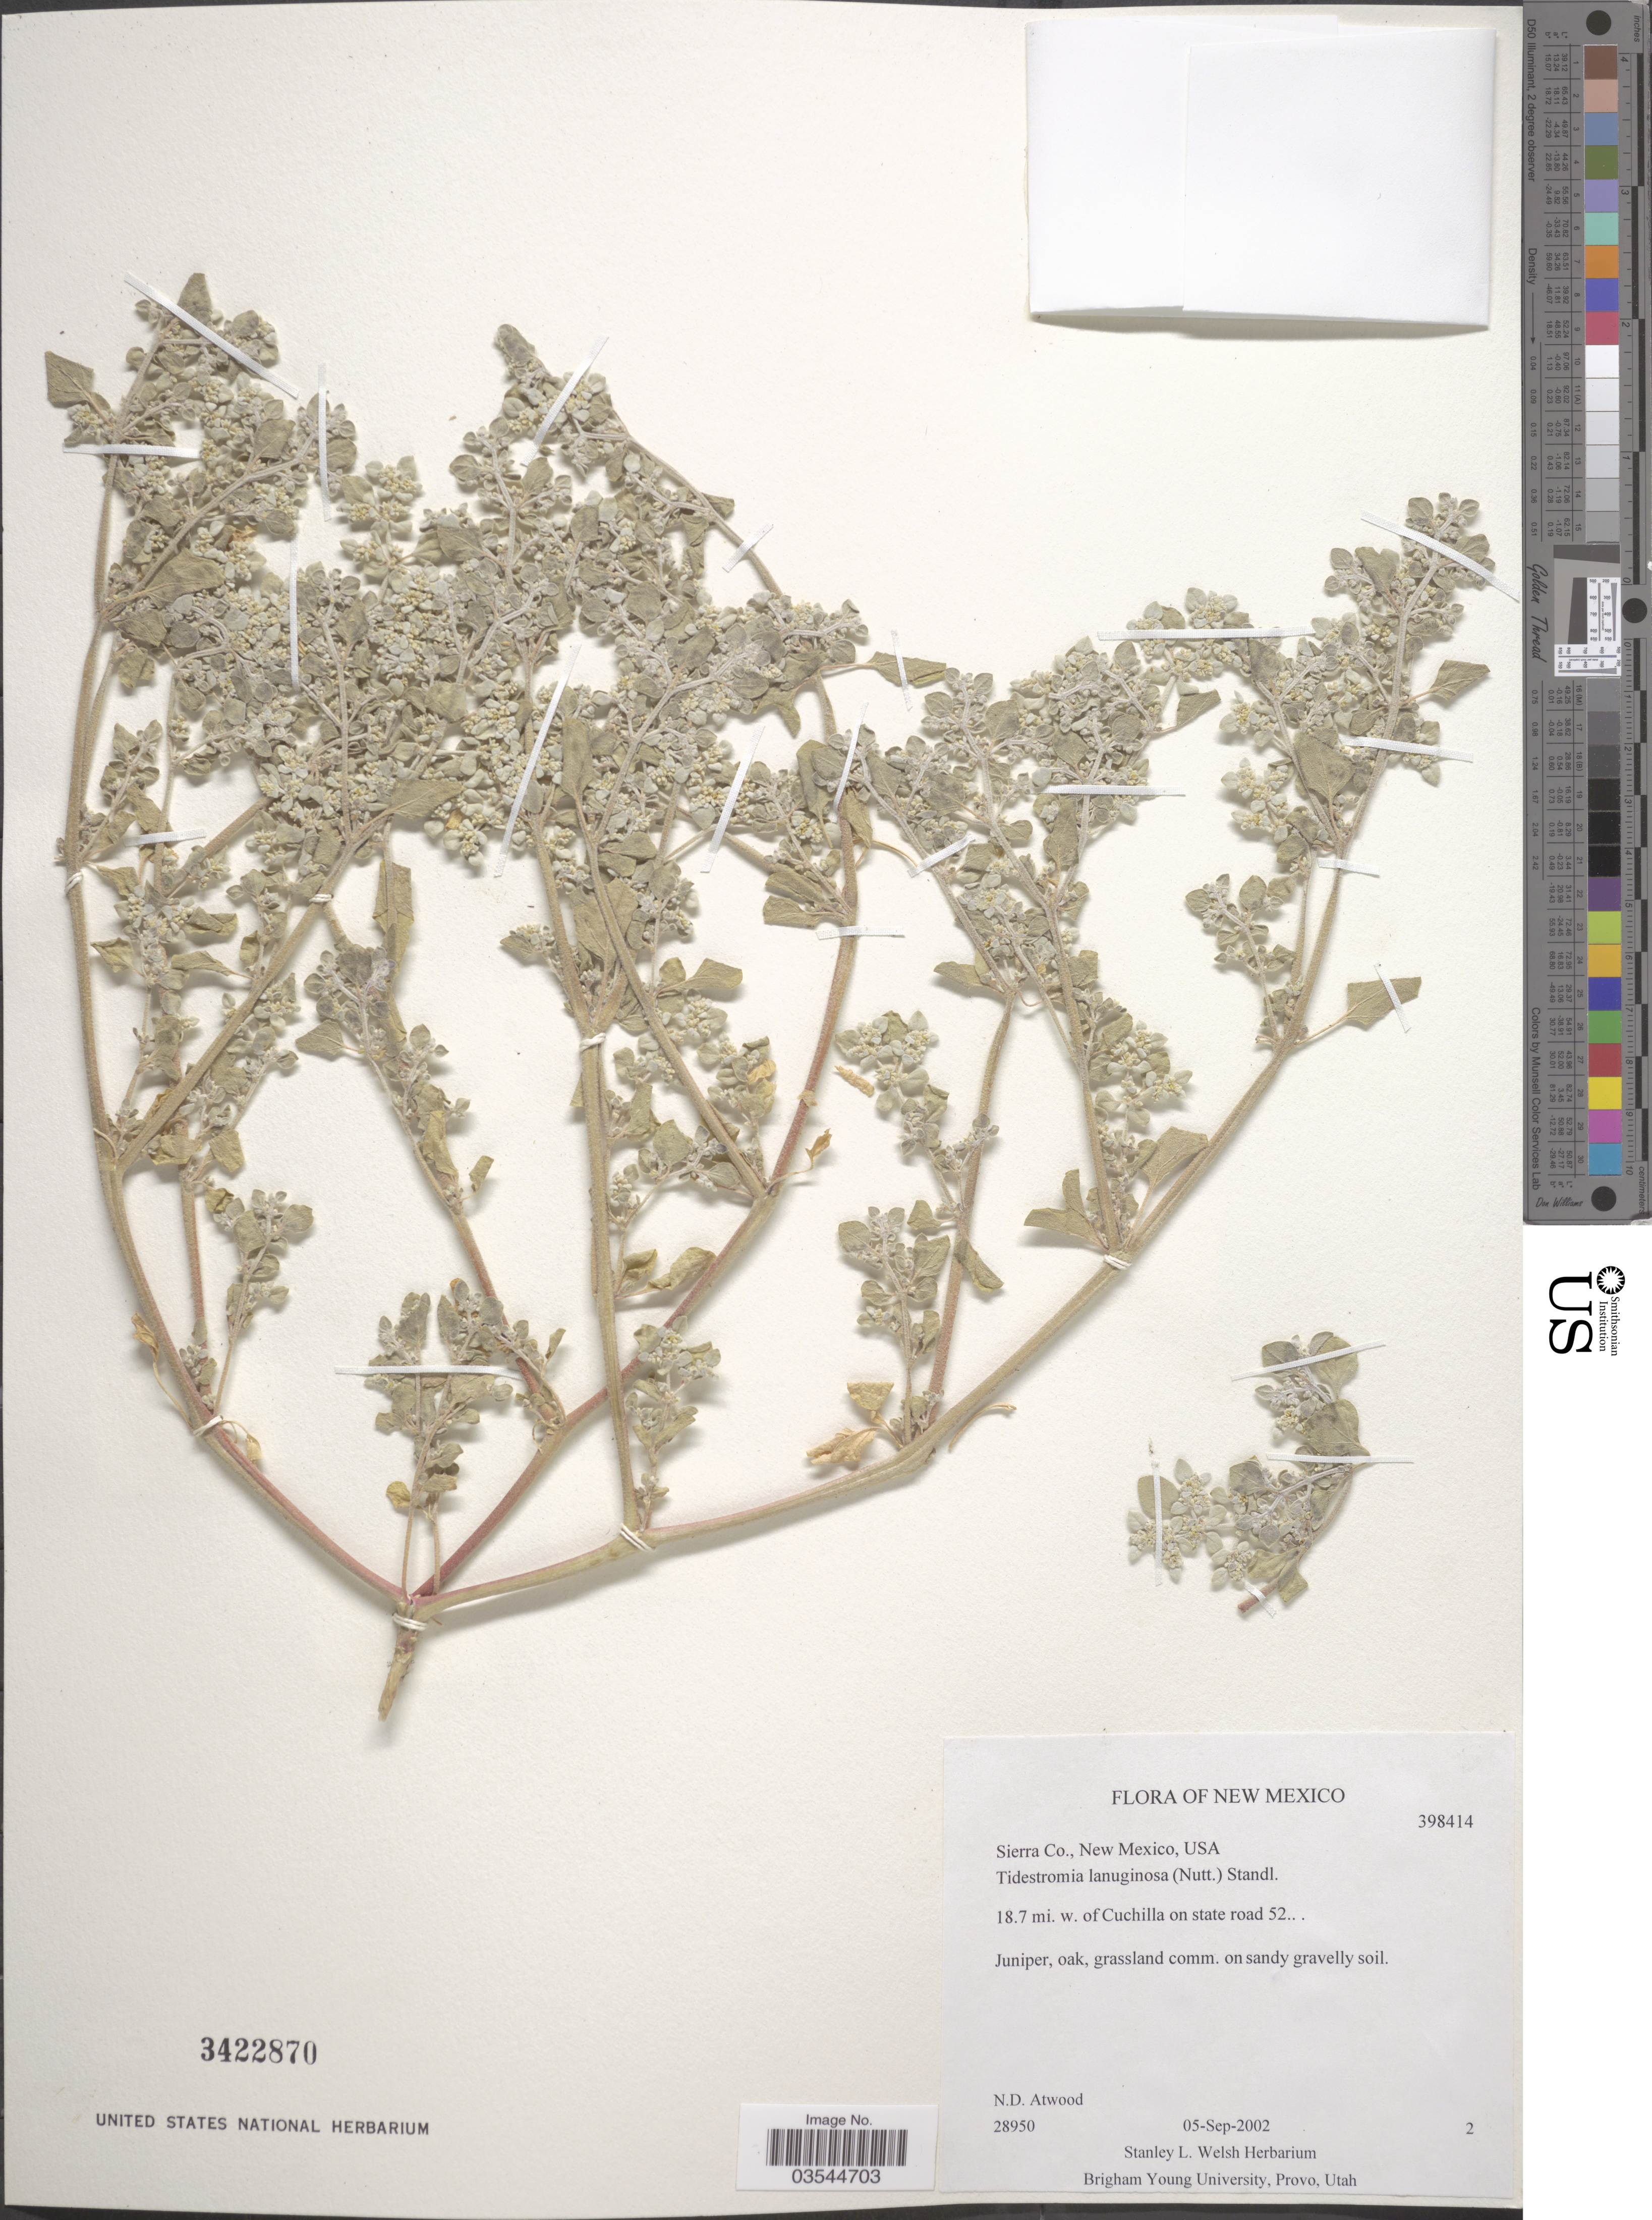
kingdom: Plantae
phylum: Tracheophyta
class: Magnoliopsida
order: Caryophyllales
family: Amaranthaceae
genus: Tidestromia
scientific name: Tidestromia lanuginosa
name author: (Nutt.) Standl.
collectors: N. Atwood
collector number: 28950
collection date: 2002-09-05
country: United States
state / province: New Mexico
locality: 18.7 mi. w. of Cuchilla on state road 52.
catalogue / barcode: US 3422870